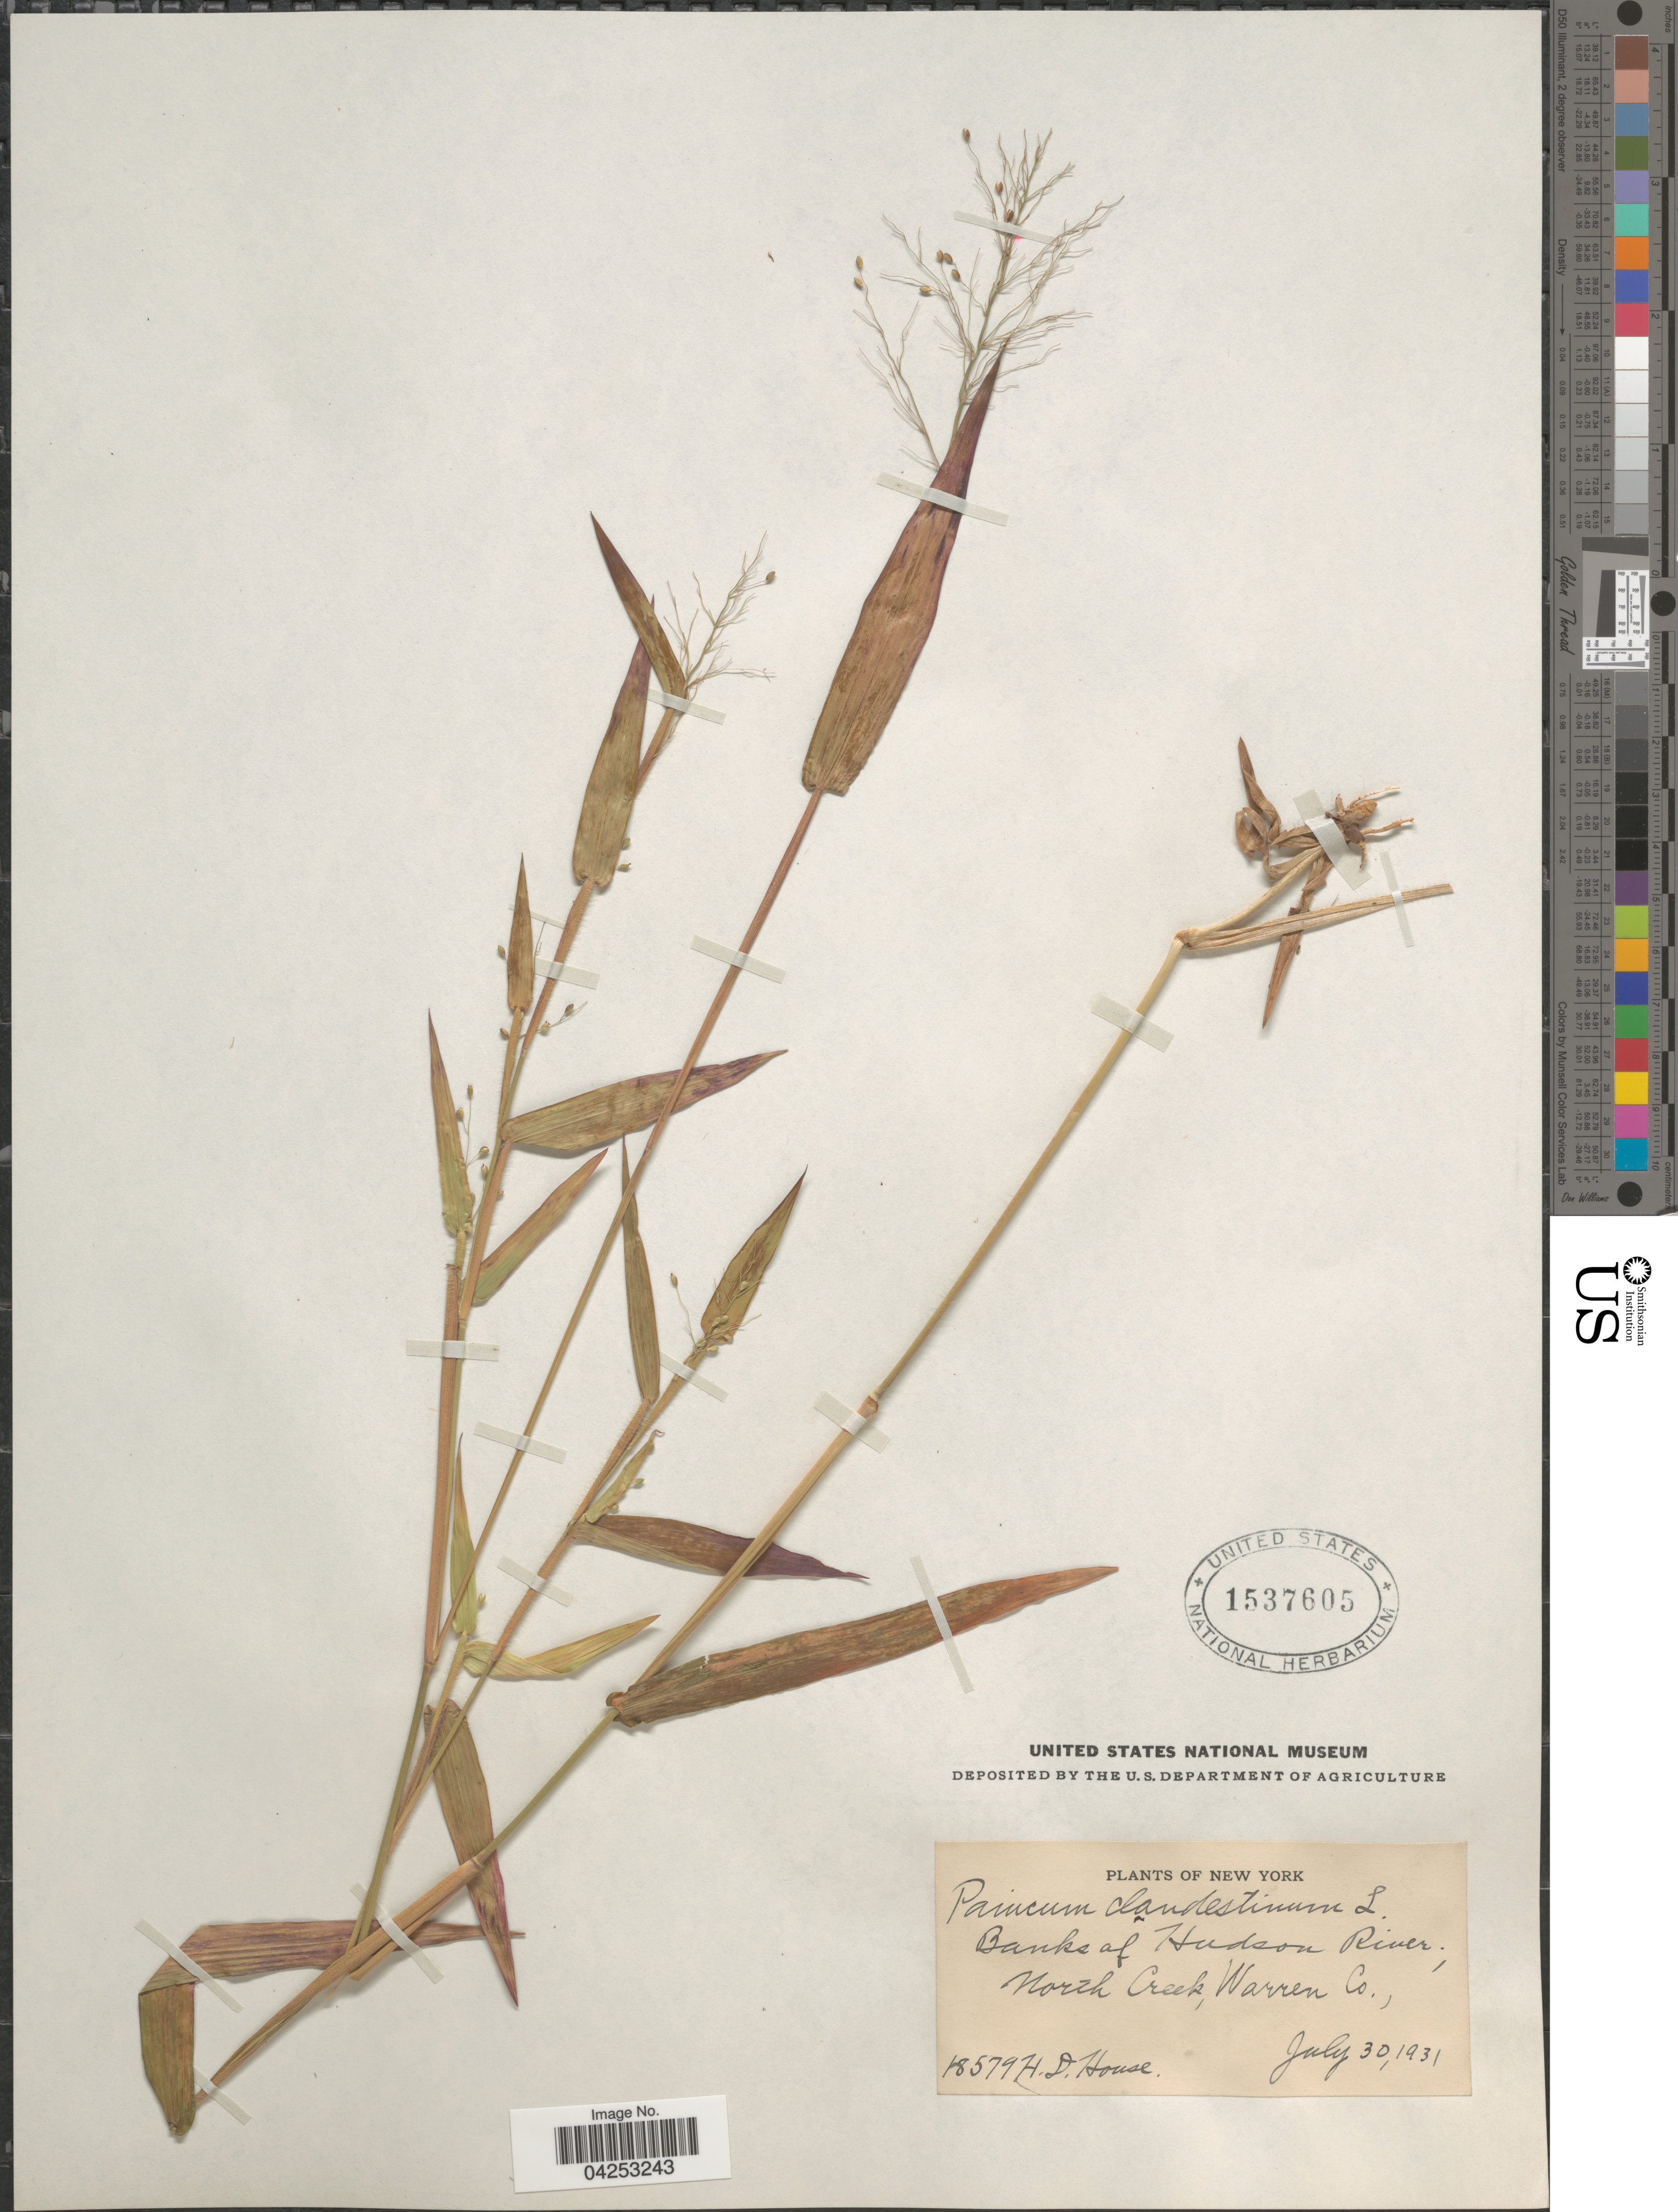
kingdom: Plantae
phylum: Tracheophyta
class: Liliopsida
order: Poales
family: Poaceae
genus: Dichanthelium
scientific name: Dichanthelium clandestinum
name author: (L.) Gould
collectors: H. D. House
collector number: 18579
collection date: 1931-07-30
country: United States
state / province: New York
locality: Banks of Hudson River, North Creek, Warren Co.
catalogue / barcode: US 1537605